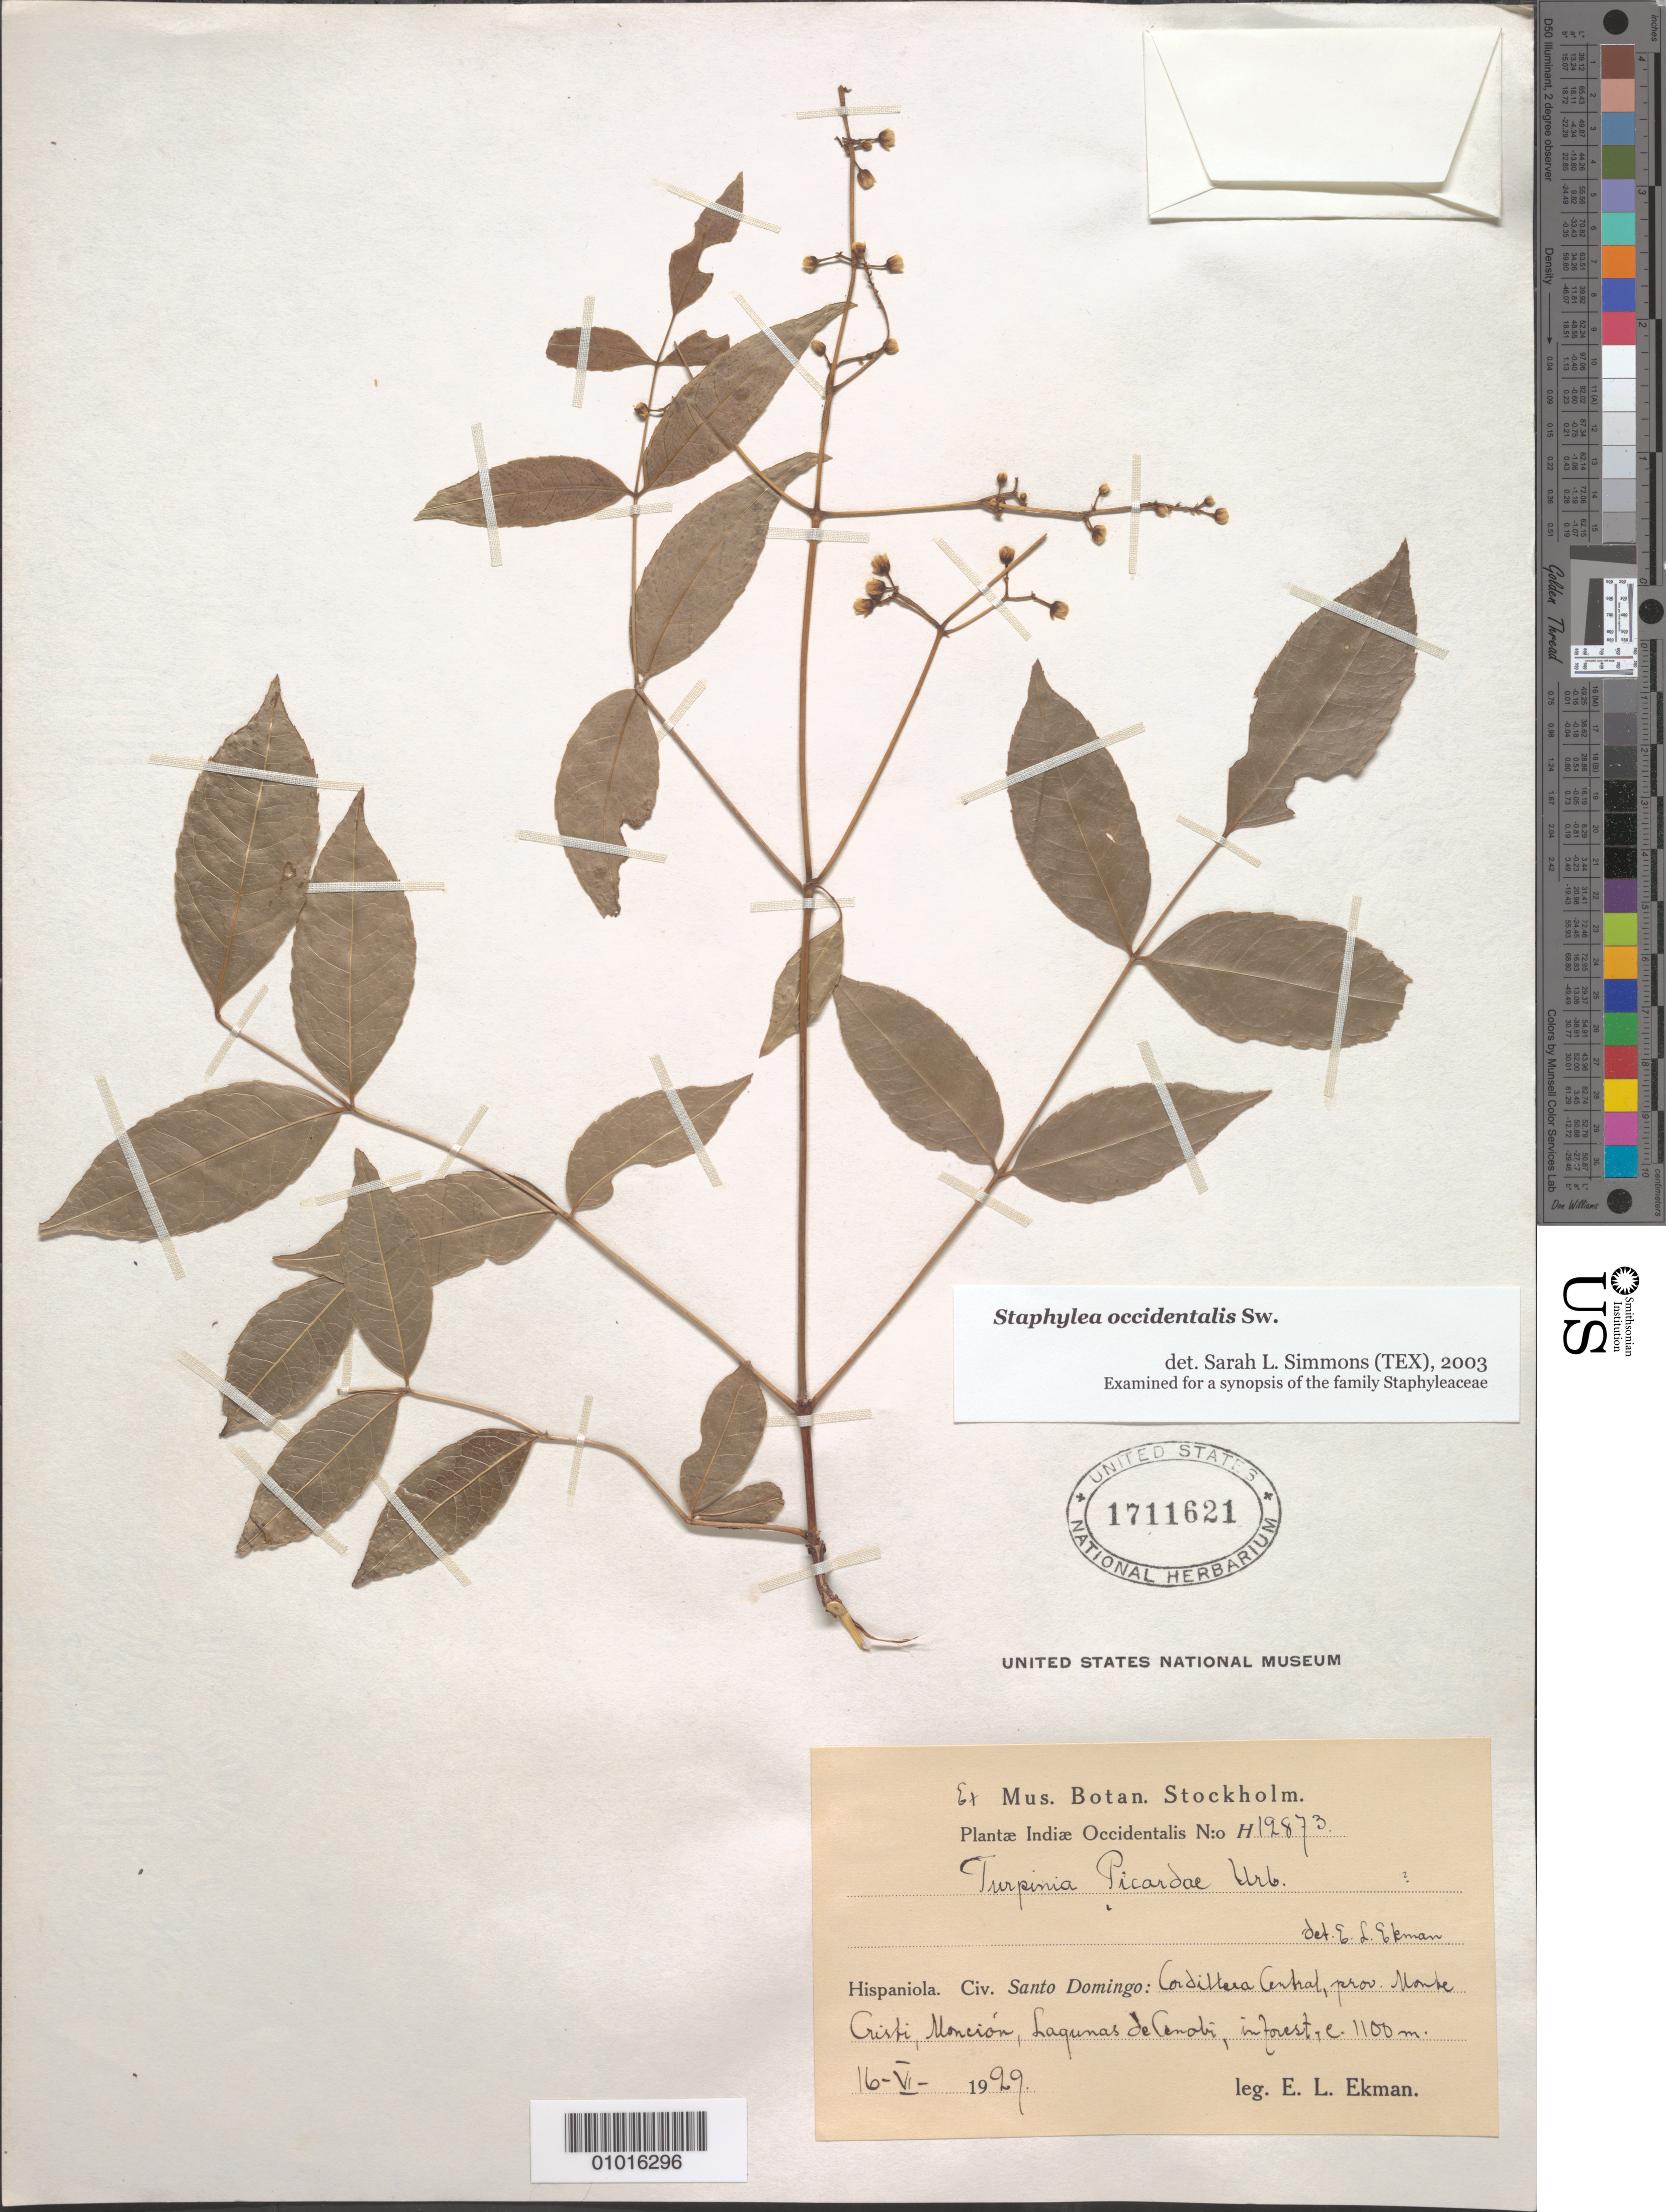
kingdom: Plantae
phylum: Tracheophyta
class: Magnoliopsida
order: Crossosomatales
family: Staphyleaceae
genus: Staphylea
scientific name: Staphylea occidentalis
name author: Sw.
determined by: Simmons, S. L.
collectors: E. L. Ekman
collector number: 12873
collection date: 1929-06-16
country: Dominican Republic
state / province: Monte Cristi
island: Hispaniola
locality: Manción, Lagunas de Cenobi.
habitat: In forest.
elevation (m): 1100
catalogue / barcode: US 1711621